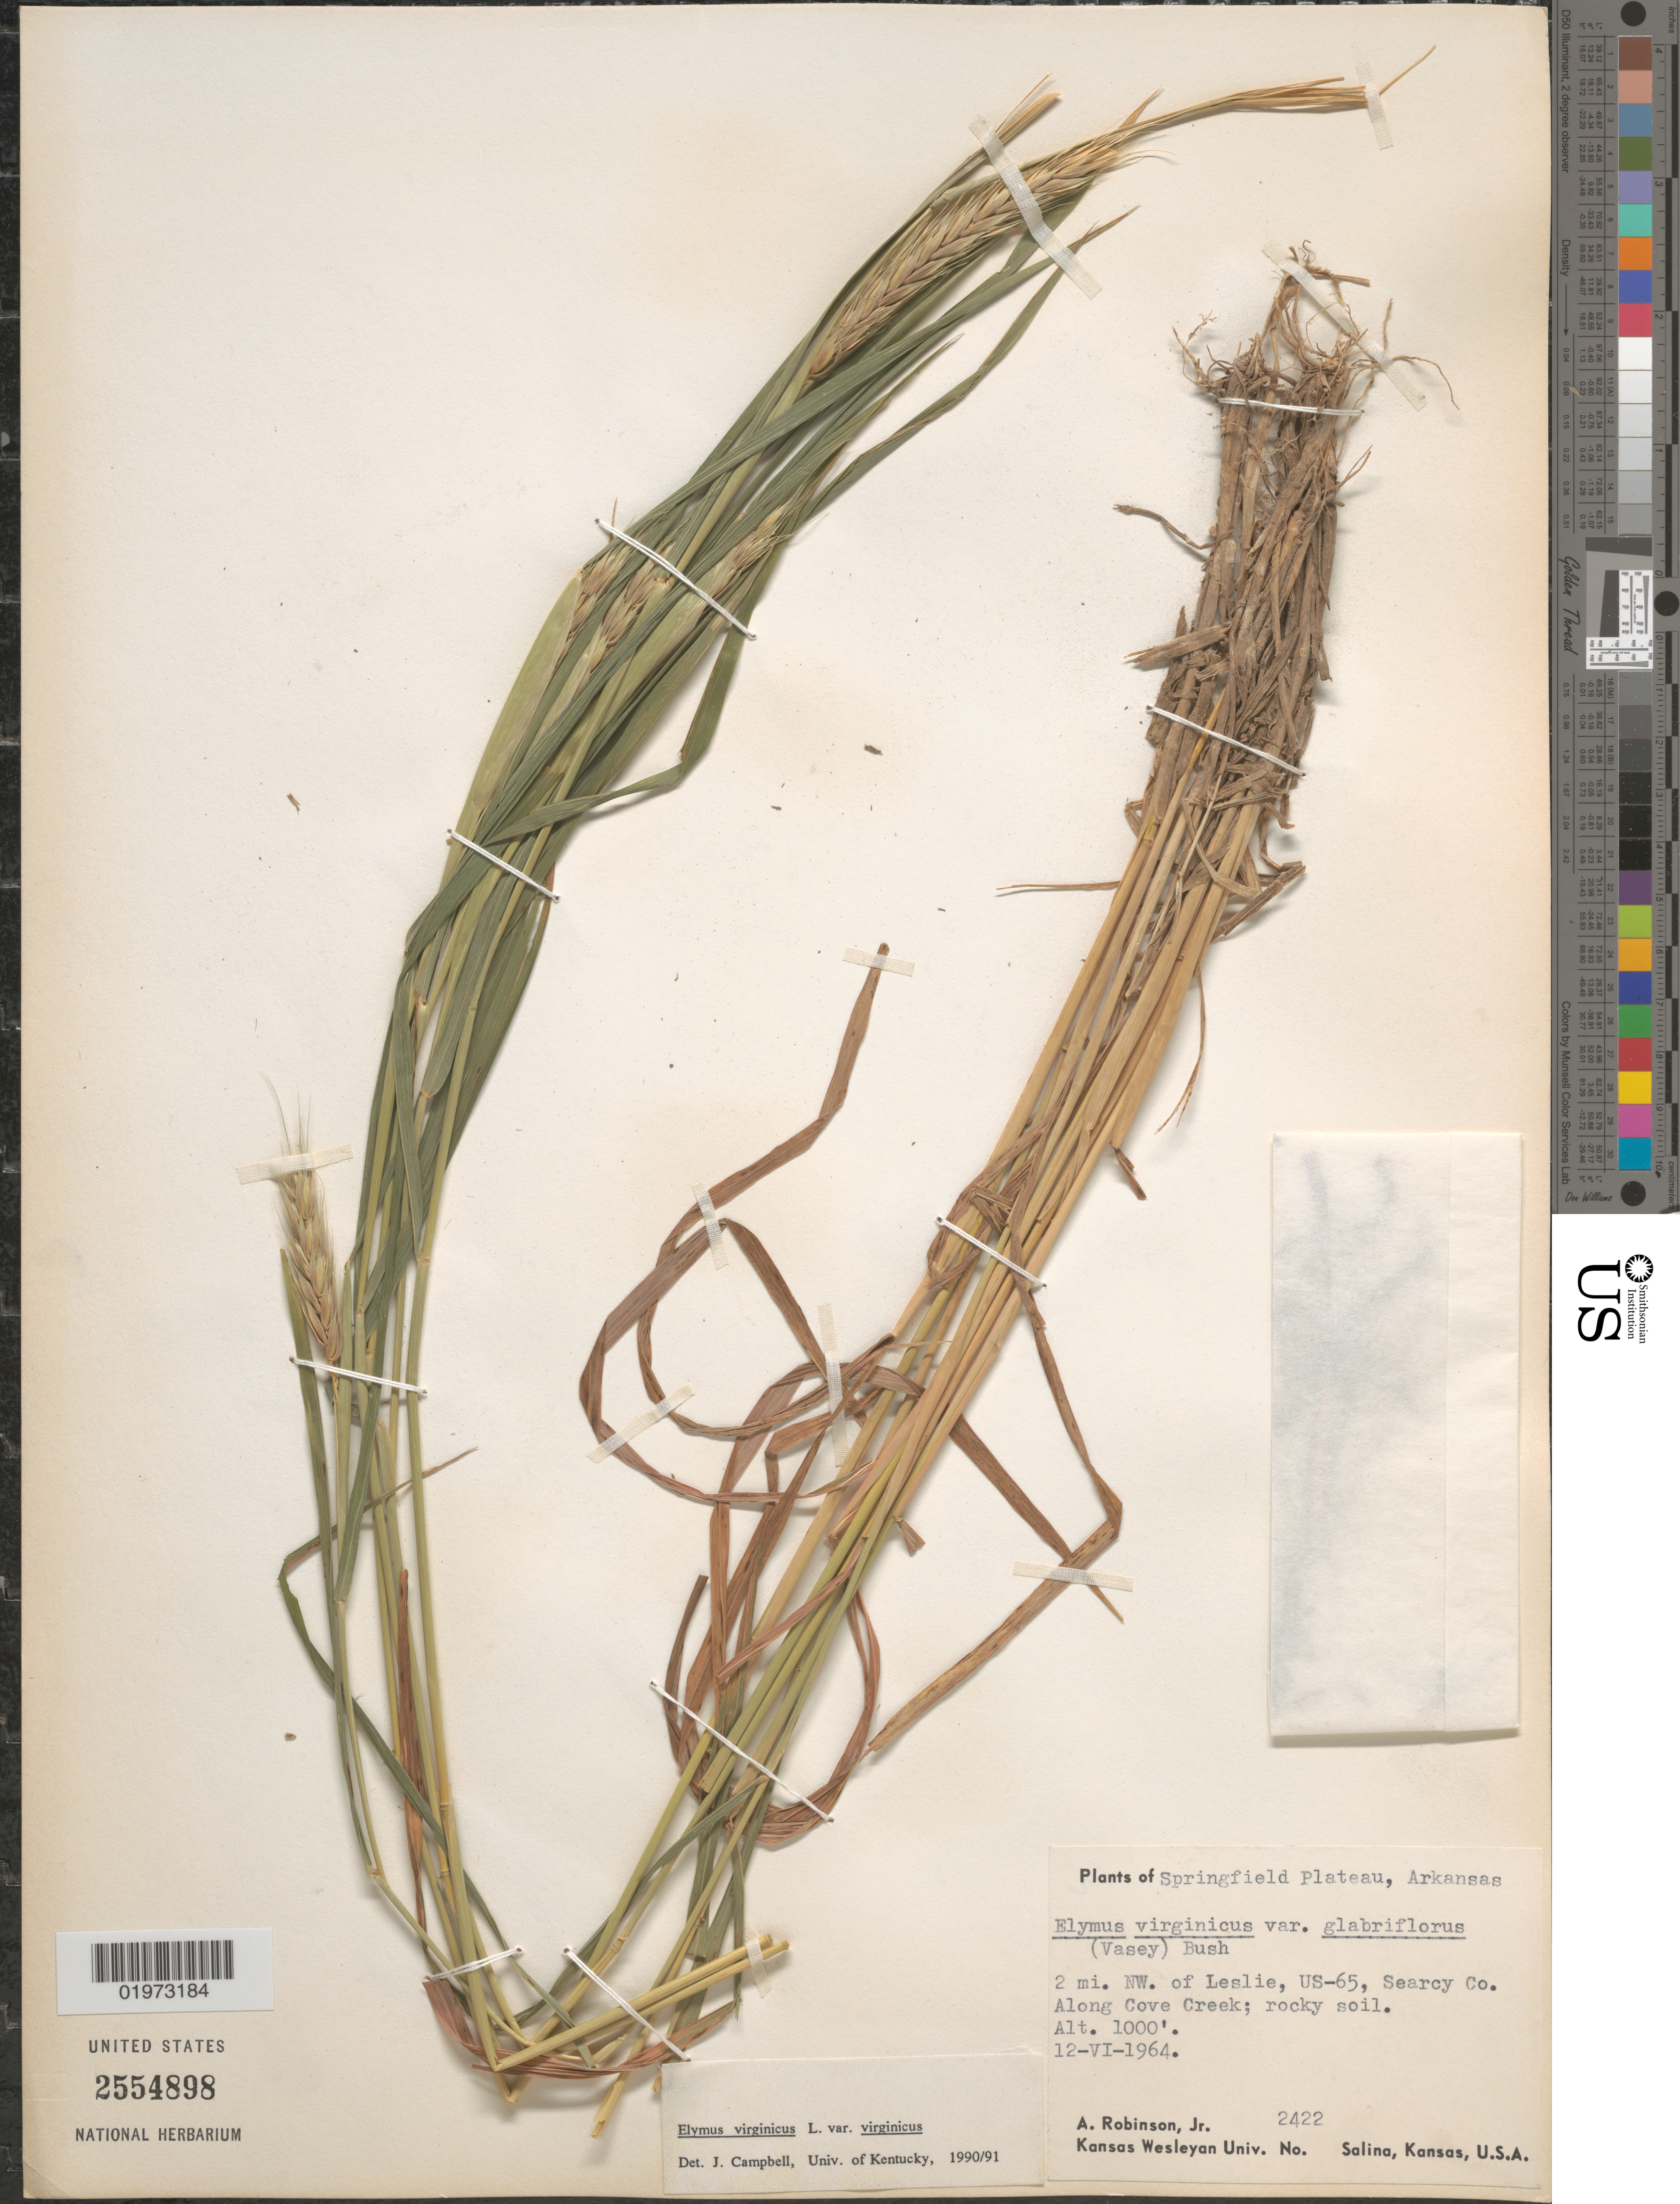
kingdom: Plantae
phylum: Tracheophyta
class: Liliopsida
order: Poales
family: Poaceae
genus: Elymus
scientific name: Elymus virginicus var. virginicus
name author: L.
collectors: A. Robinson Jr.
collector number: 2422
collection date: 1964-06-12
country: United States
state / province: Arkansas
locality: Springfield Plateau. 2 mi. NW. of Leslie, US-65, Searcy Co. Along Cove Creek; rocky soil.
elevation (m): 305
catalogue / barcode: US 2554898